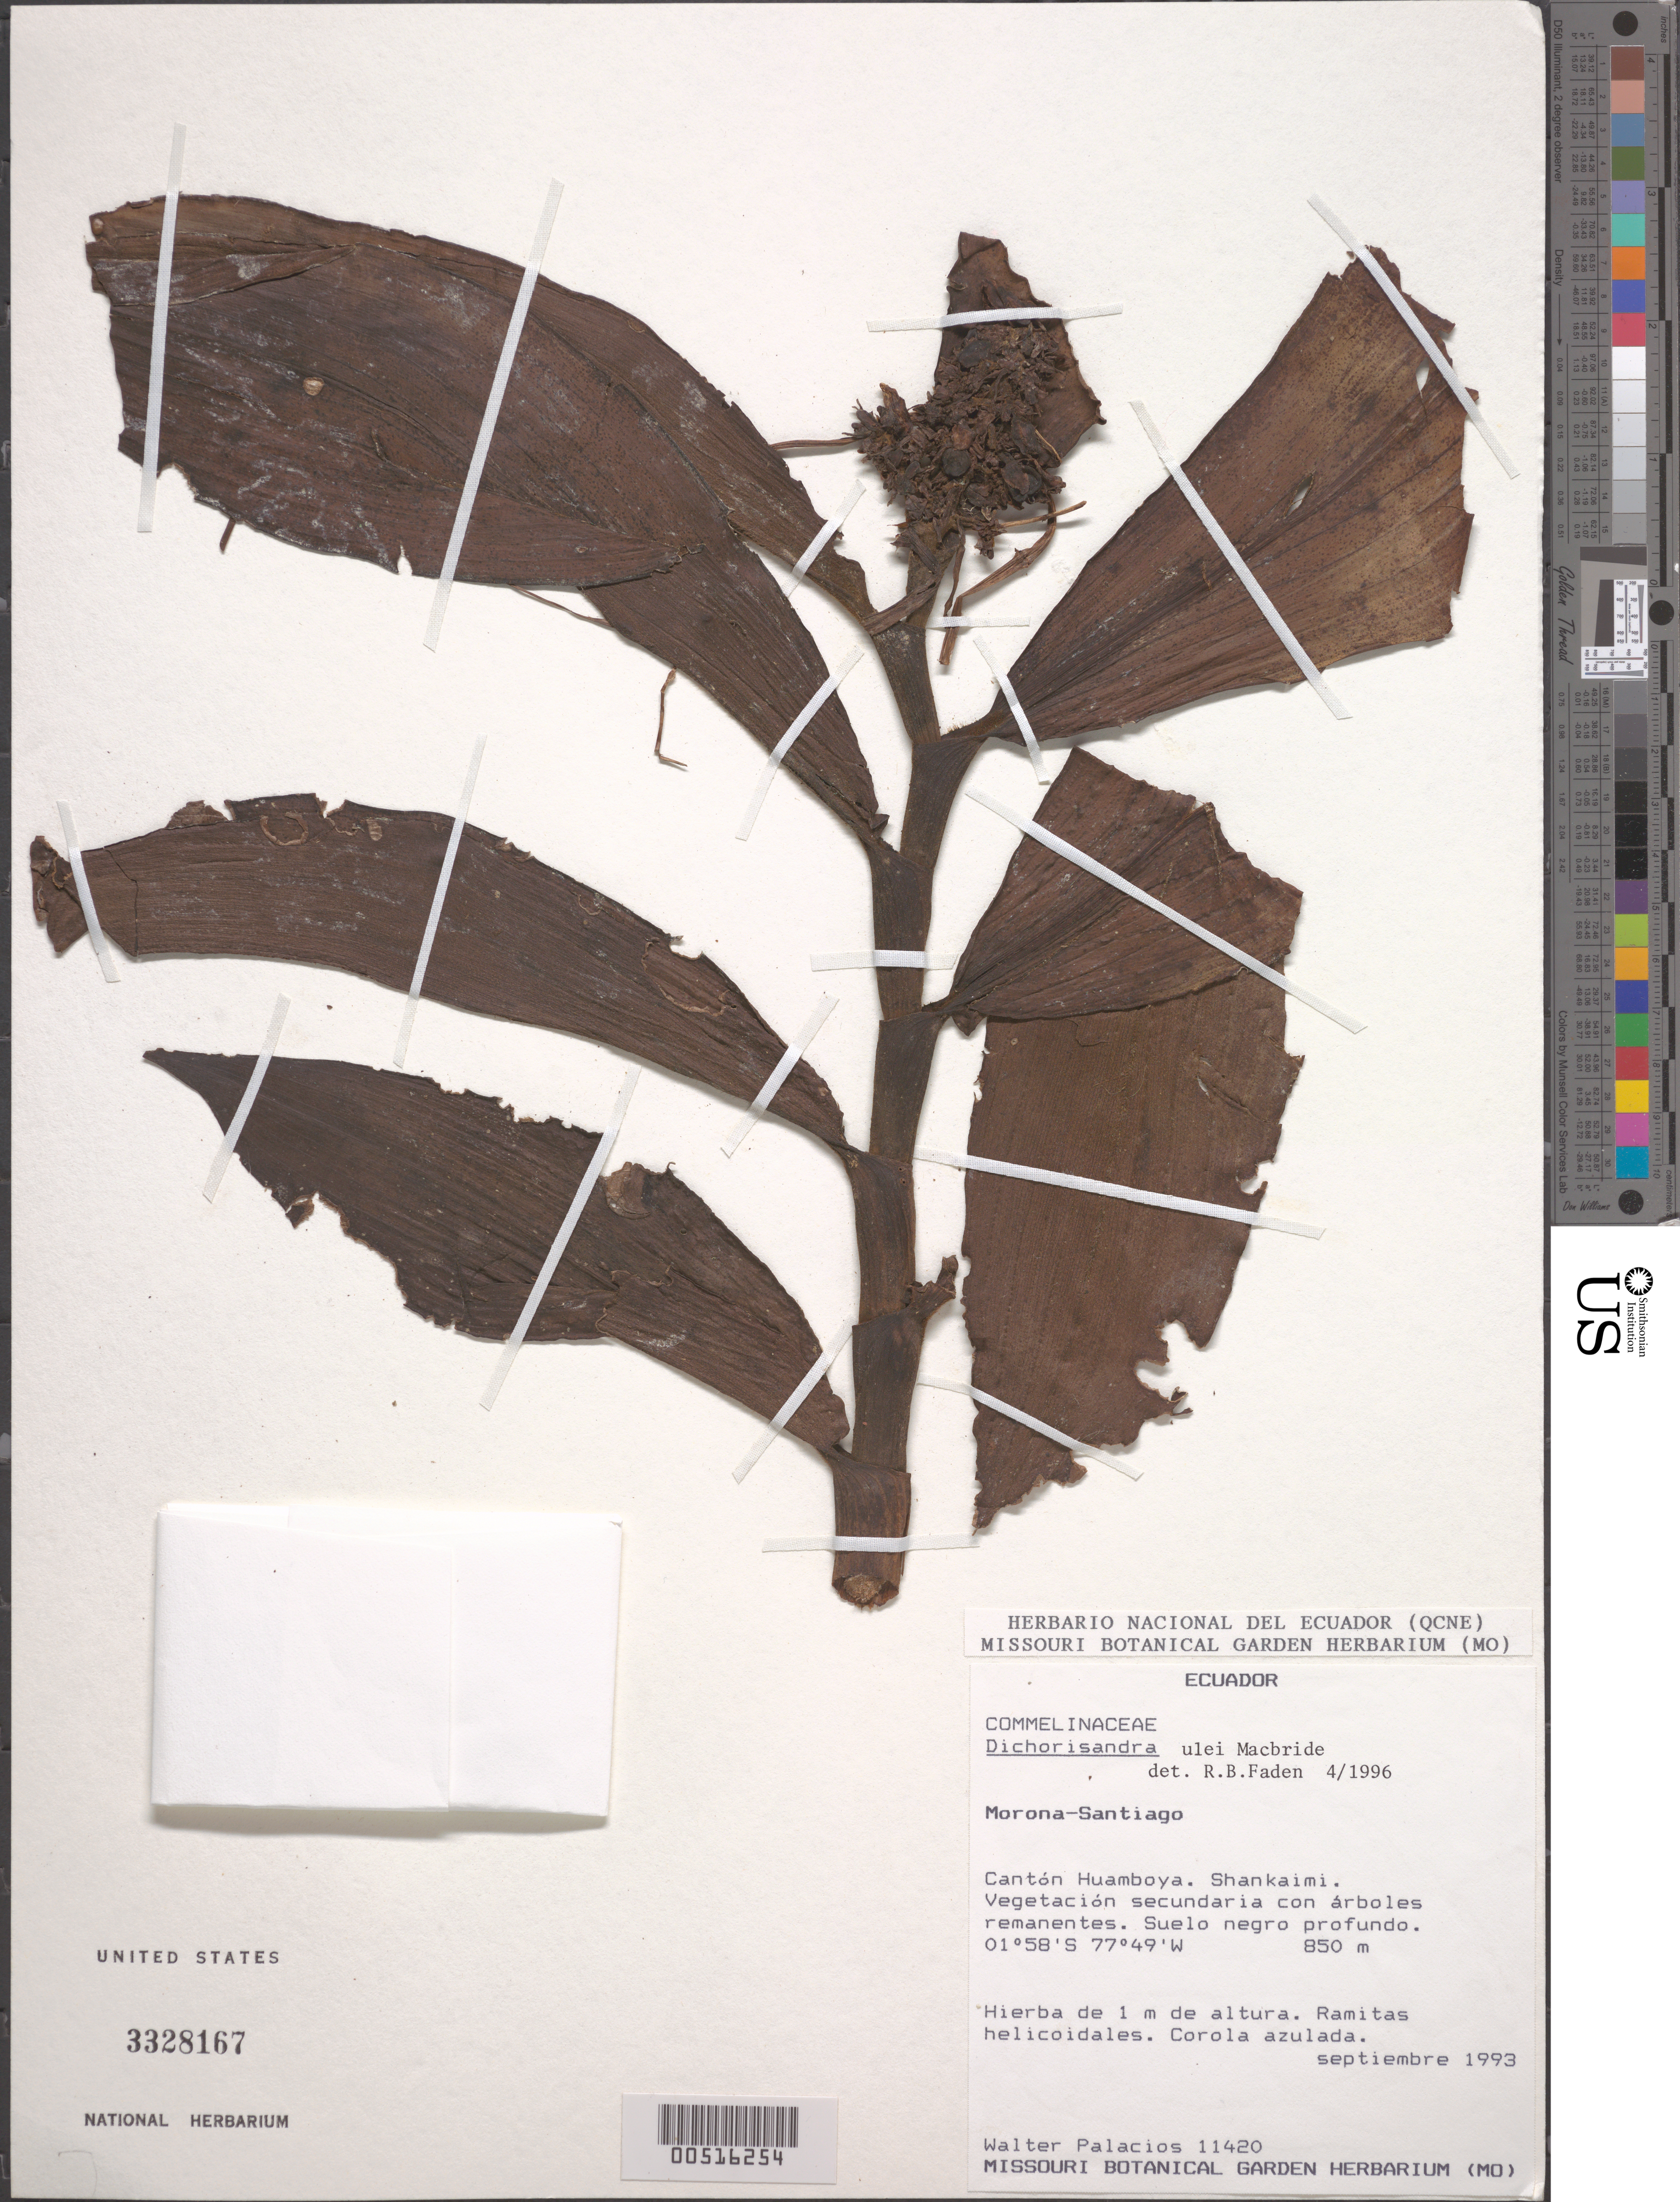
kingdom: Plantae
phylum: Tracheophyta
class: Liliopsida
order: Commelinales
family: Commelinaceae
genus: Dichorisandra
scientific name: Dichorisandra ulei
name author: J.F. Macbr.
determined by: Faden, Robert B., (US), Smithsonian Institution - National Museum of Natural History (UNITED STATES)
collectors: W. Palacios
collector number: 11420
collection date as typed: Sep 1993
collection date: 1993-09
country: Ecuador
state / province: Morona-Santiago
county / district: Huamboya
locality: Canton Huamboya, shankaimi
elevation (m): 850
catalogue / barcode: US 3328167